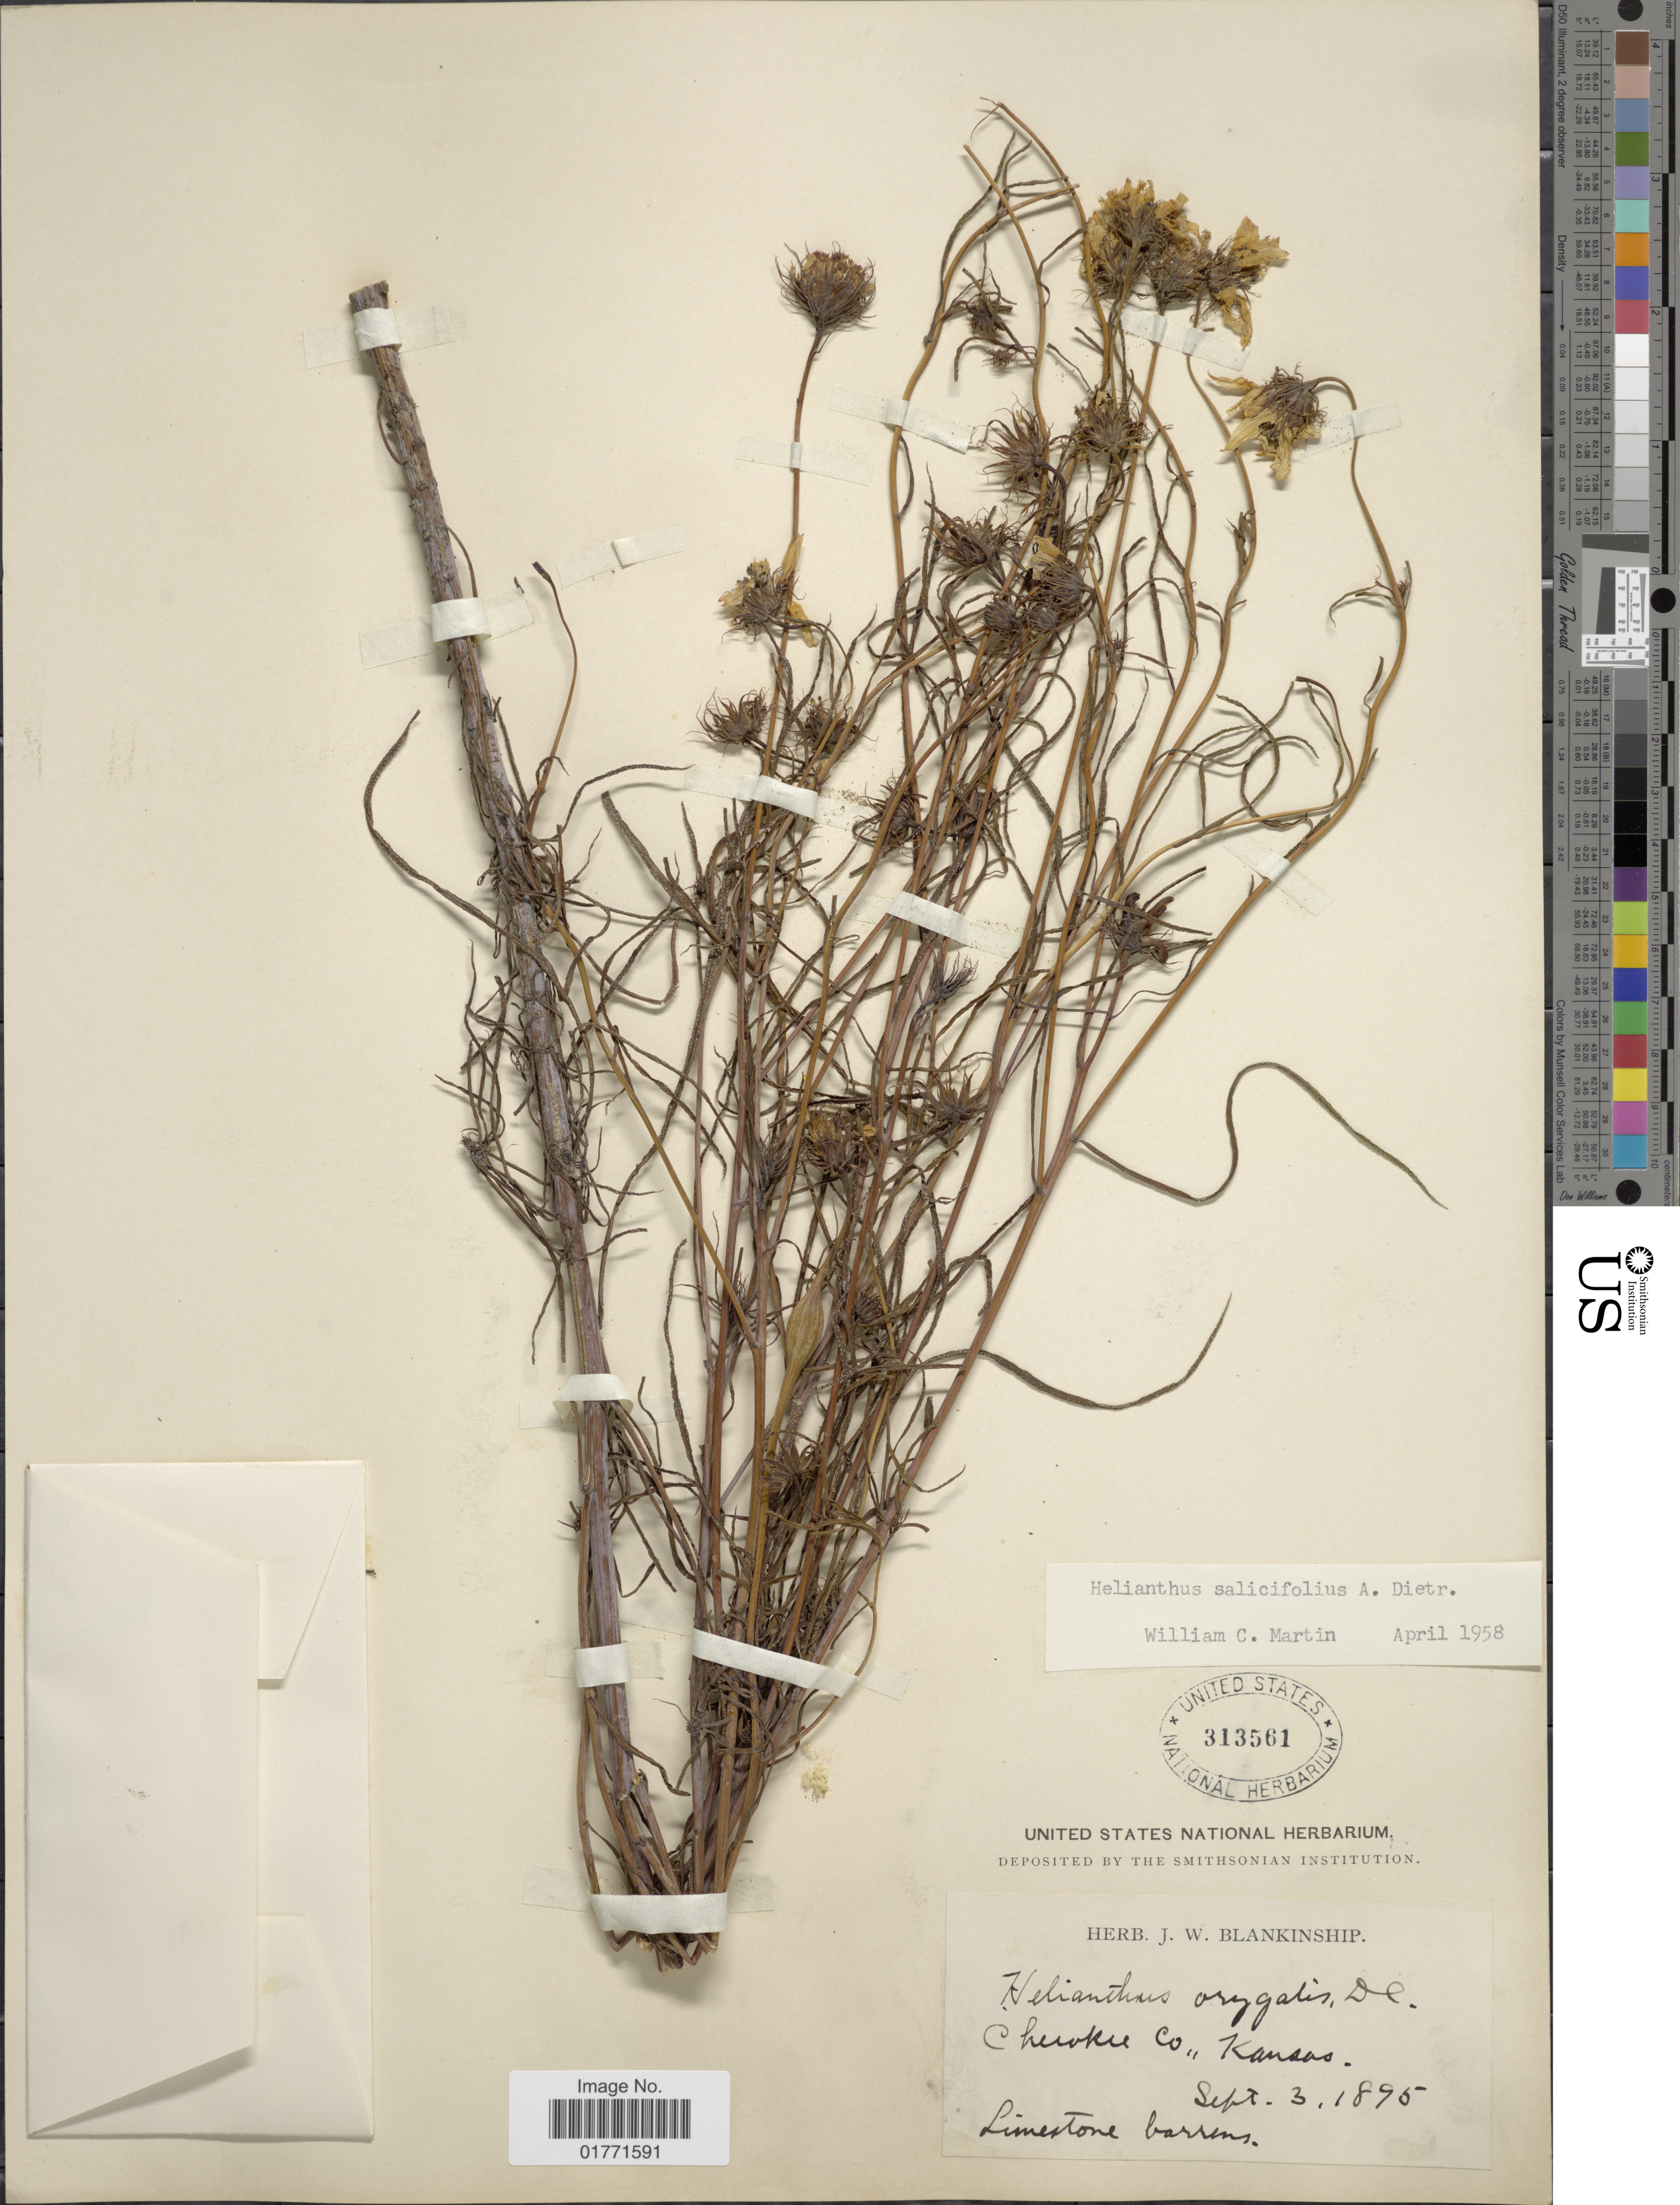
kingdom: Plantae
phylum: Tracheophyta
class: Magnoliopsida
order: Asterales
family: Asteraceae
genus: Helianthus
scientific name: Helianthus salicifolius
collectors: ex herb. J. W. Blankinship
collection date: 1895-09-03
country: United States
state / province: Kansas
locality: Cherokee Co.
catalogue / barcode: US 313561